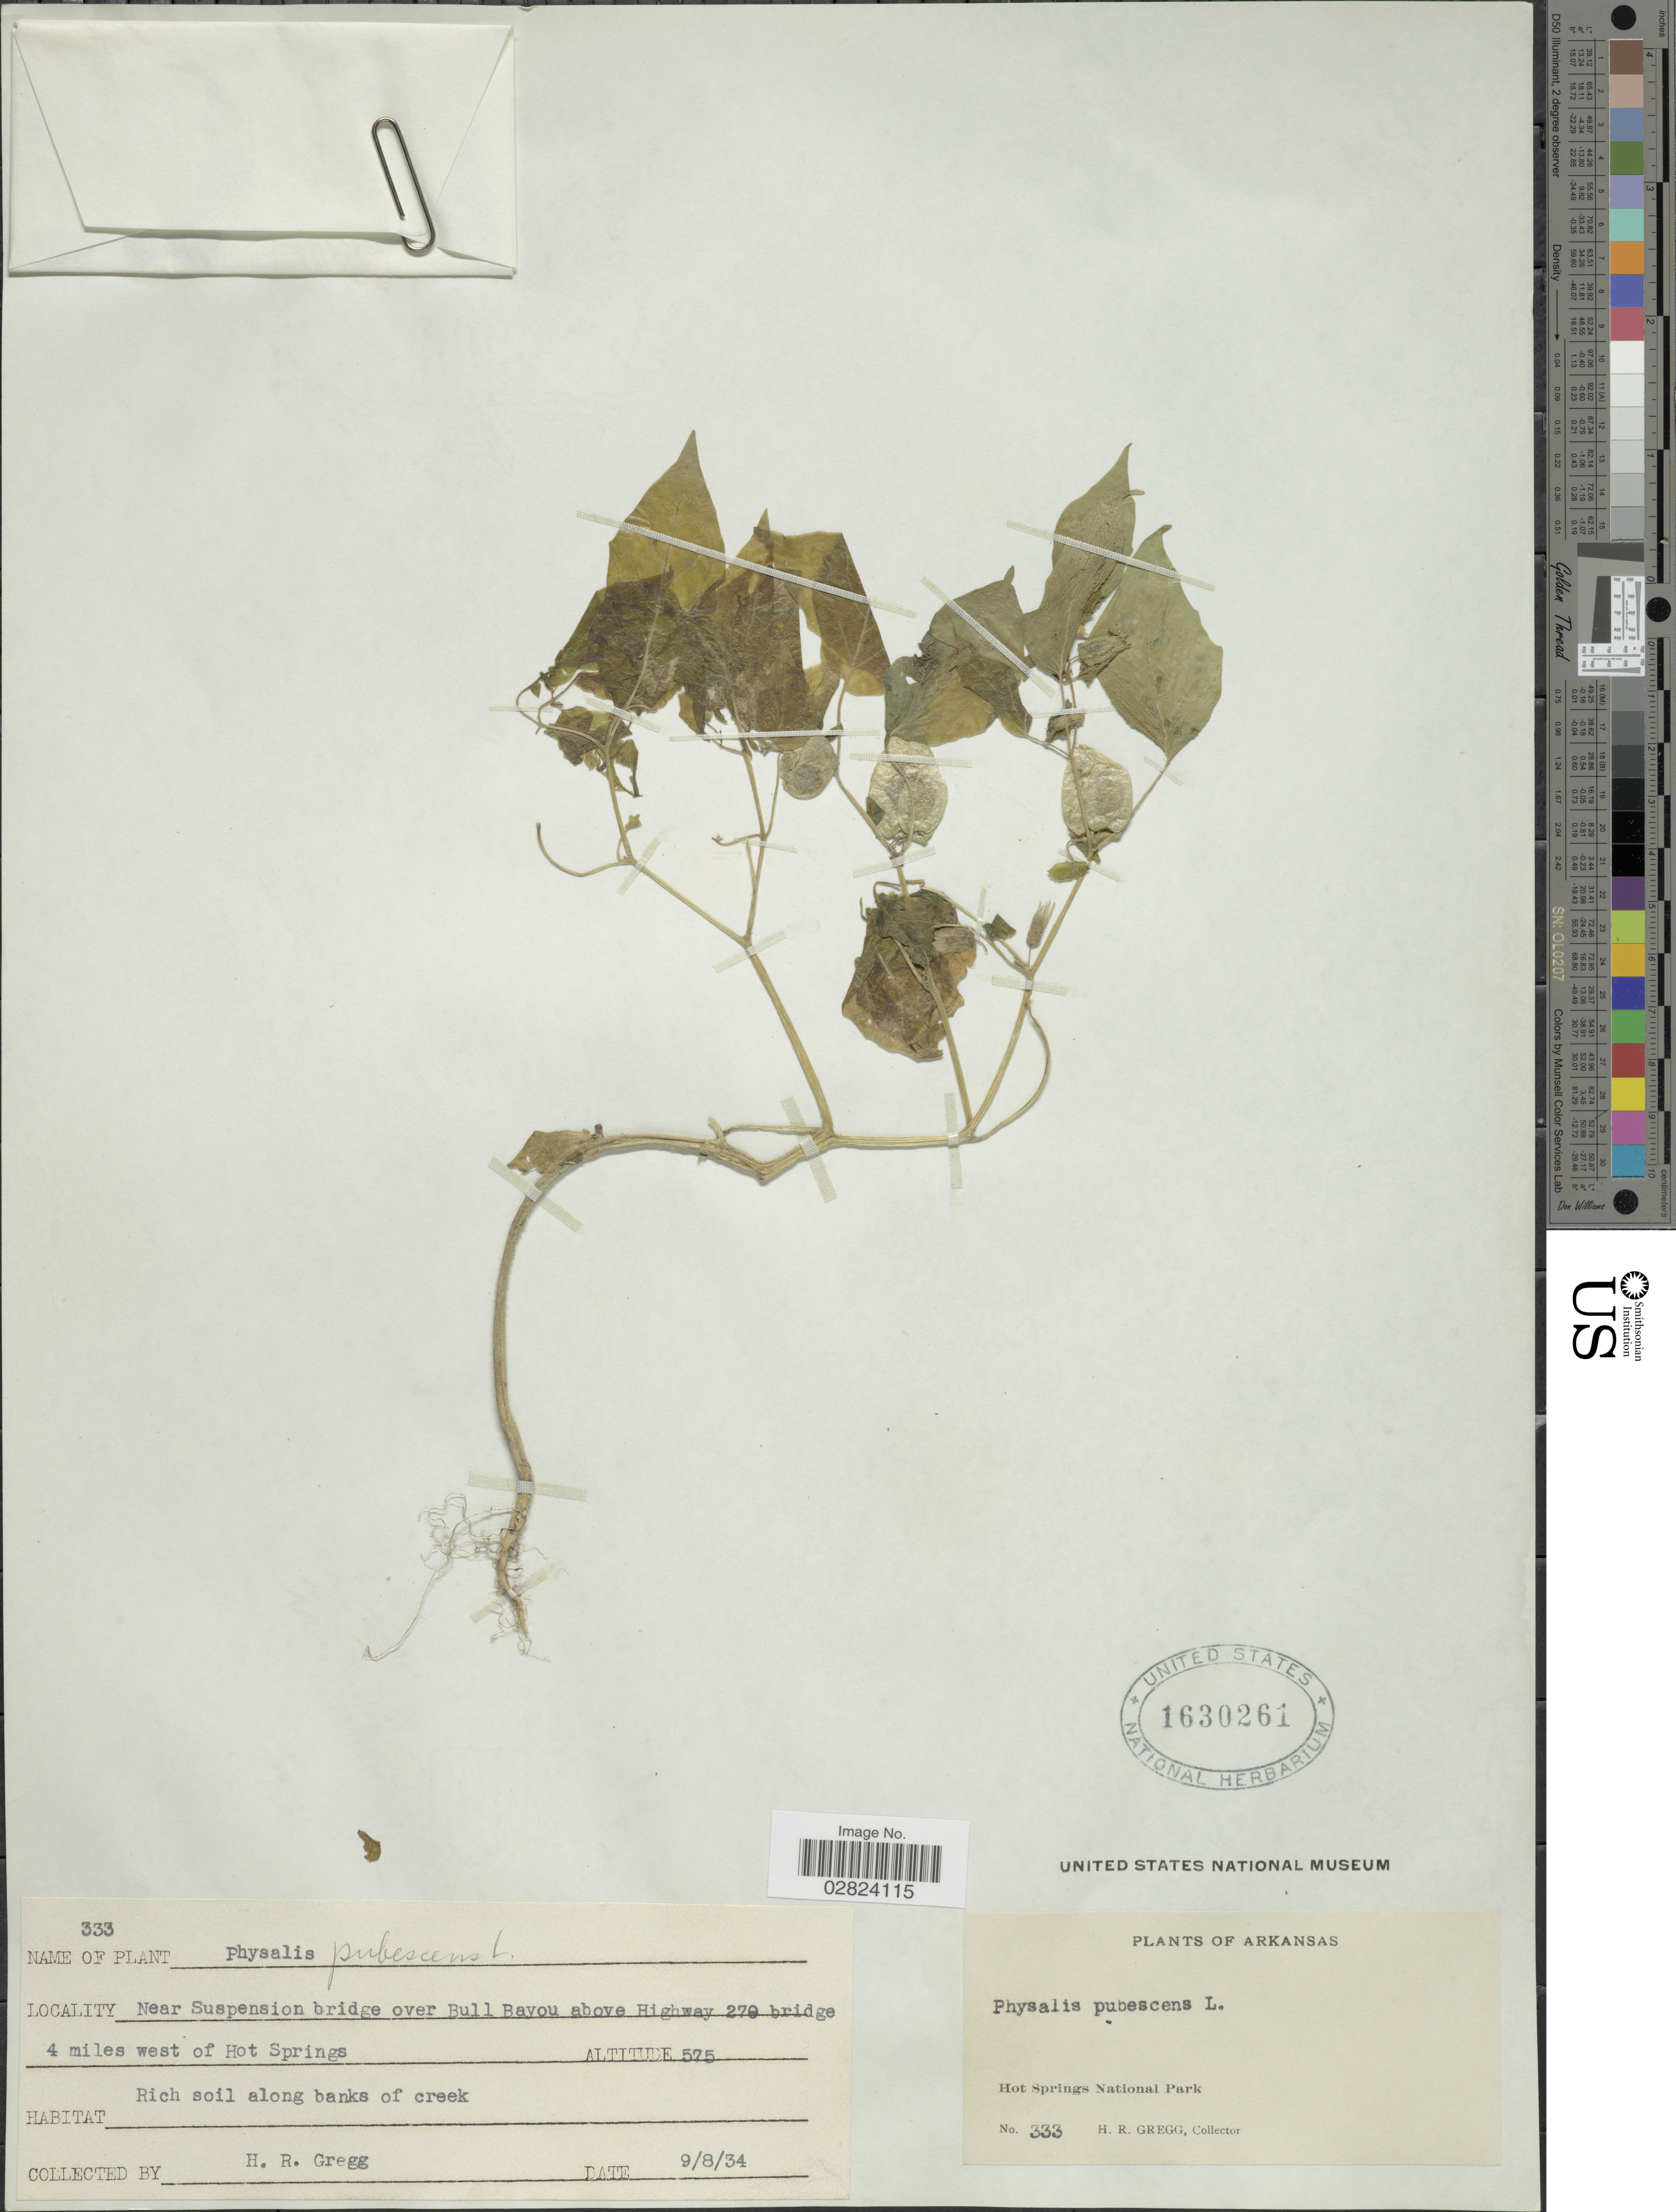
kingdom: Plantae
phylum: Tracheophyta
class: Magnoliopsida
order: Solanales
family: Solanaceae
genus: Physalis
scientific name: Physalis pubescens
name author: L.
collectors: H. Gregg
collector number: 333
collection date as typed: Transcribed d/m/y: 9/8/34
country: United States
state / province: Arkansas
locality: Near Suspension bridge over Bull Bayou above Highway 270 bridge 4 miles west of Hot Springs. Hot Springs National Park.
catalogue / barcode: US 1630261